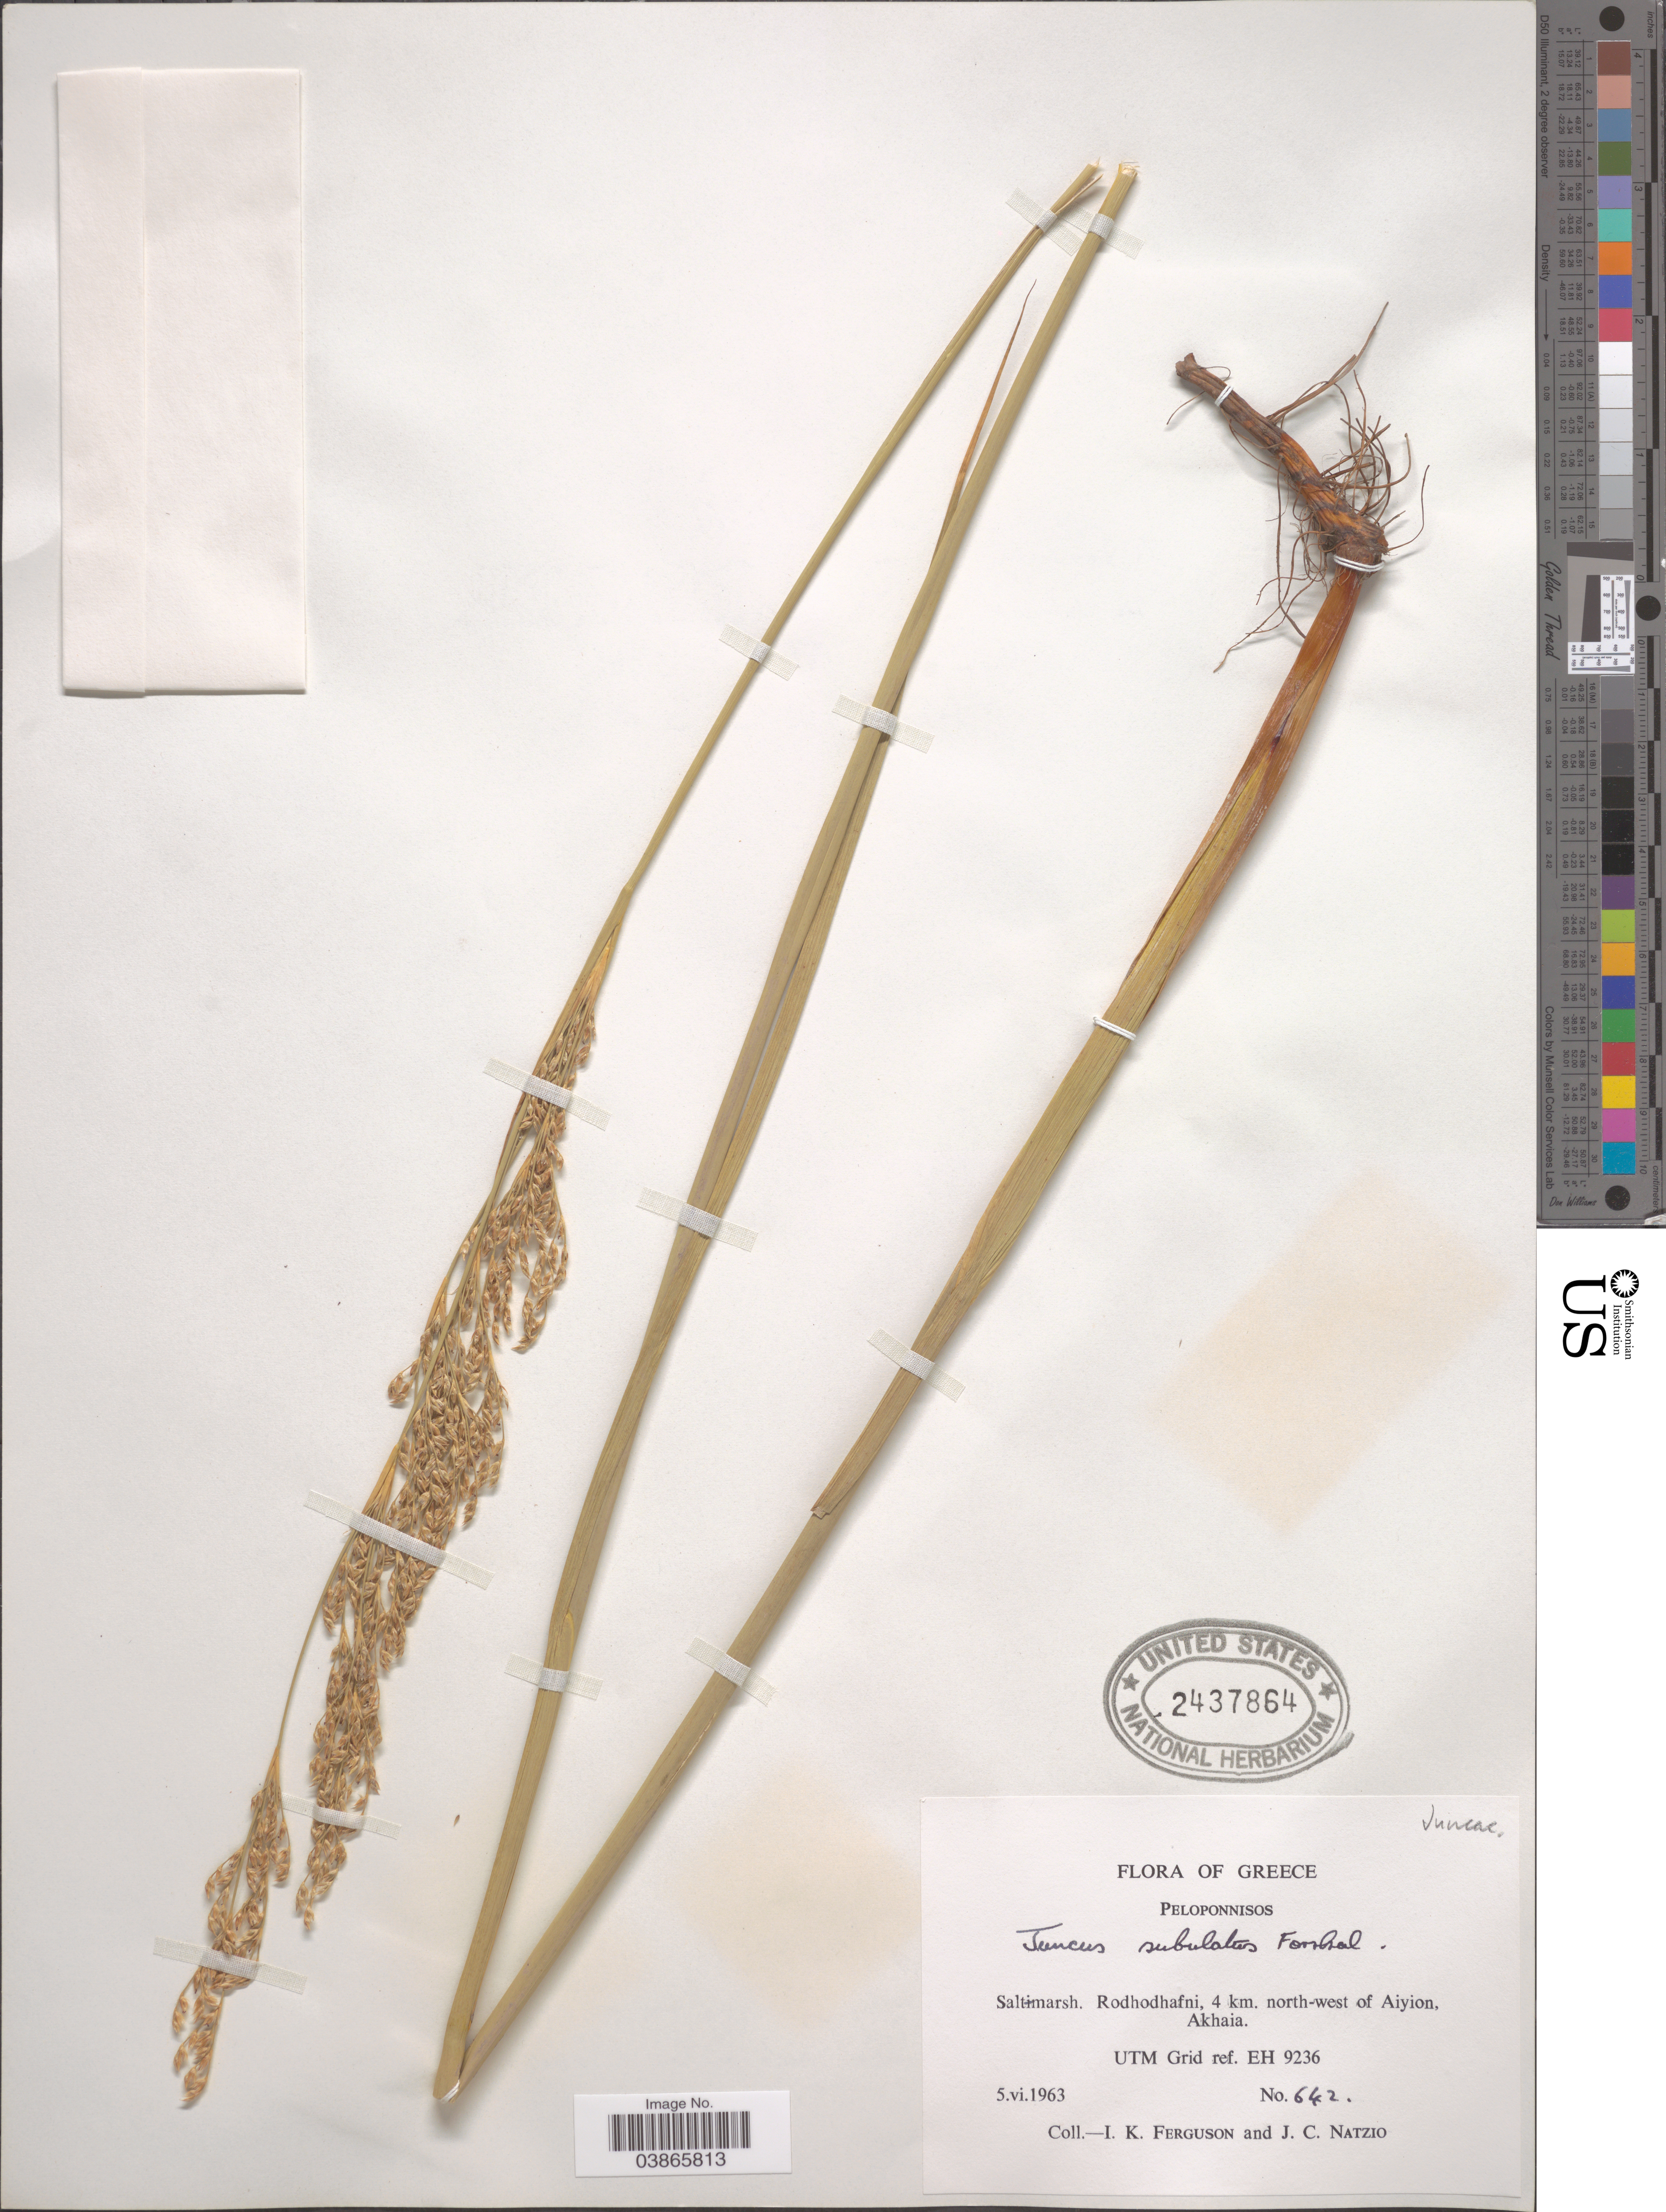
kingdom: Plantae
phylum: Tracheophyta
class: Liliopsida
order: Poales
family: Juncaceae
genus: Juncus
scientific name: Juncus subulatus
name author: Forssk.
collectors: I. K. Ferguson & J. Natzio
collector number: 642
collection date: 1963-06-05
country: Greece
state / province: Peloponnese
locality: Peloponnisos. Rodhodhafni, 4 km. north-west of Aiyion, Akhaia. UTM Grid ref. EH 9236.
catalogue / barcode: US 2437864